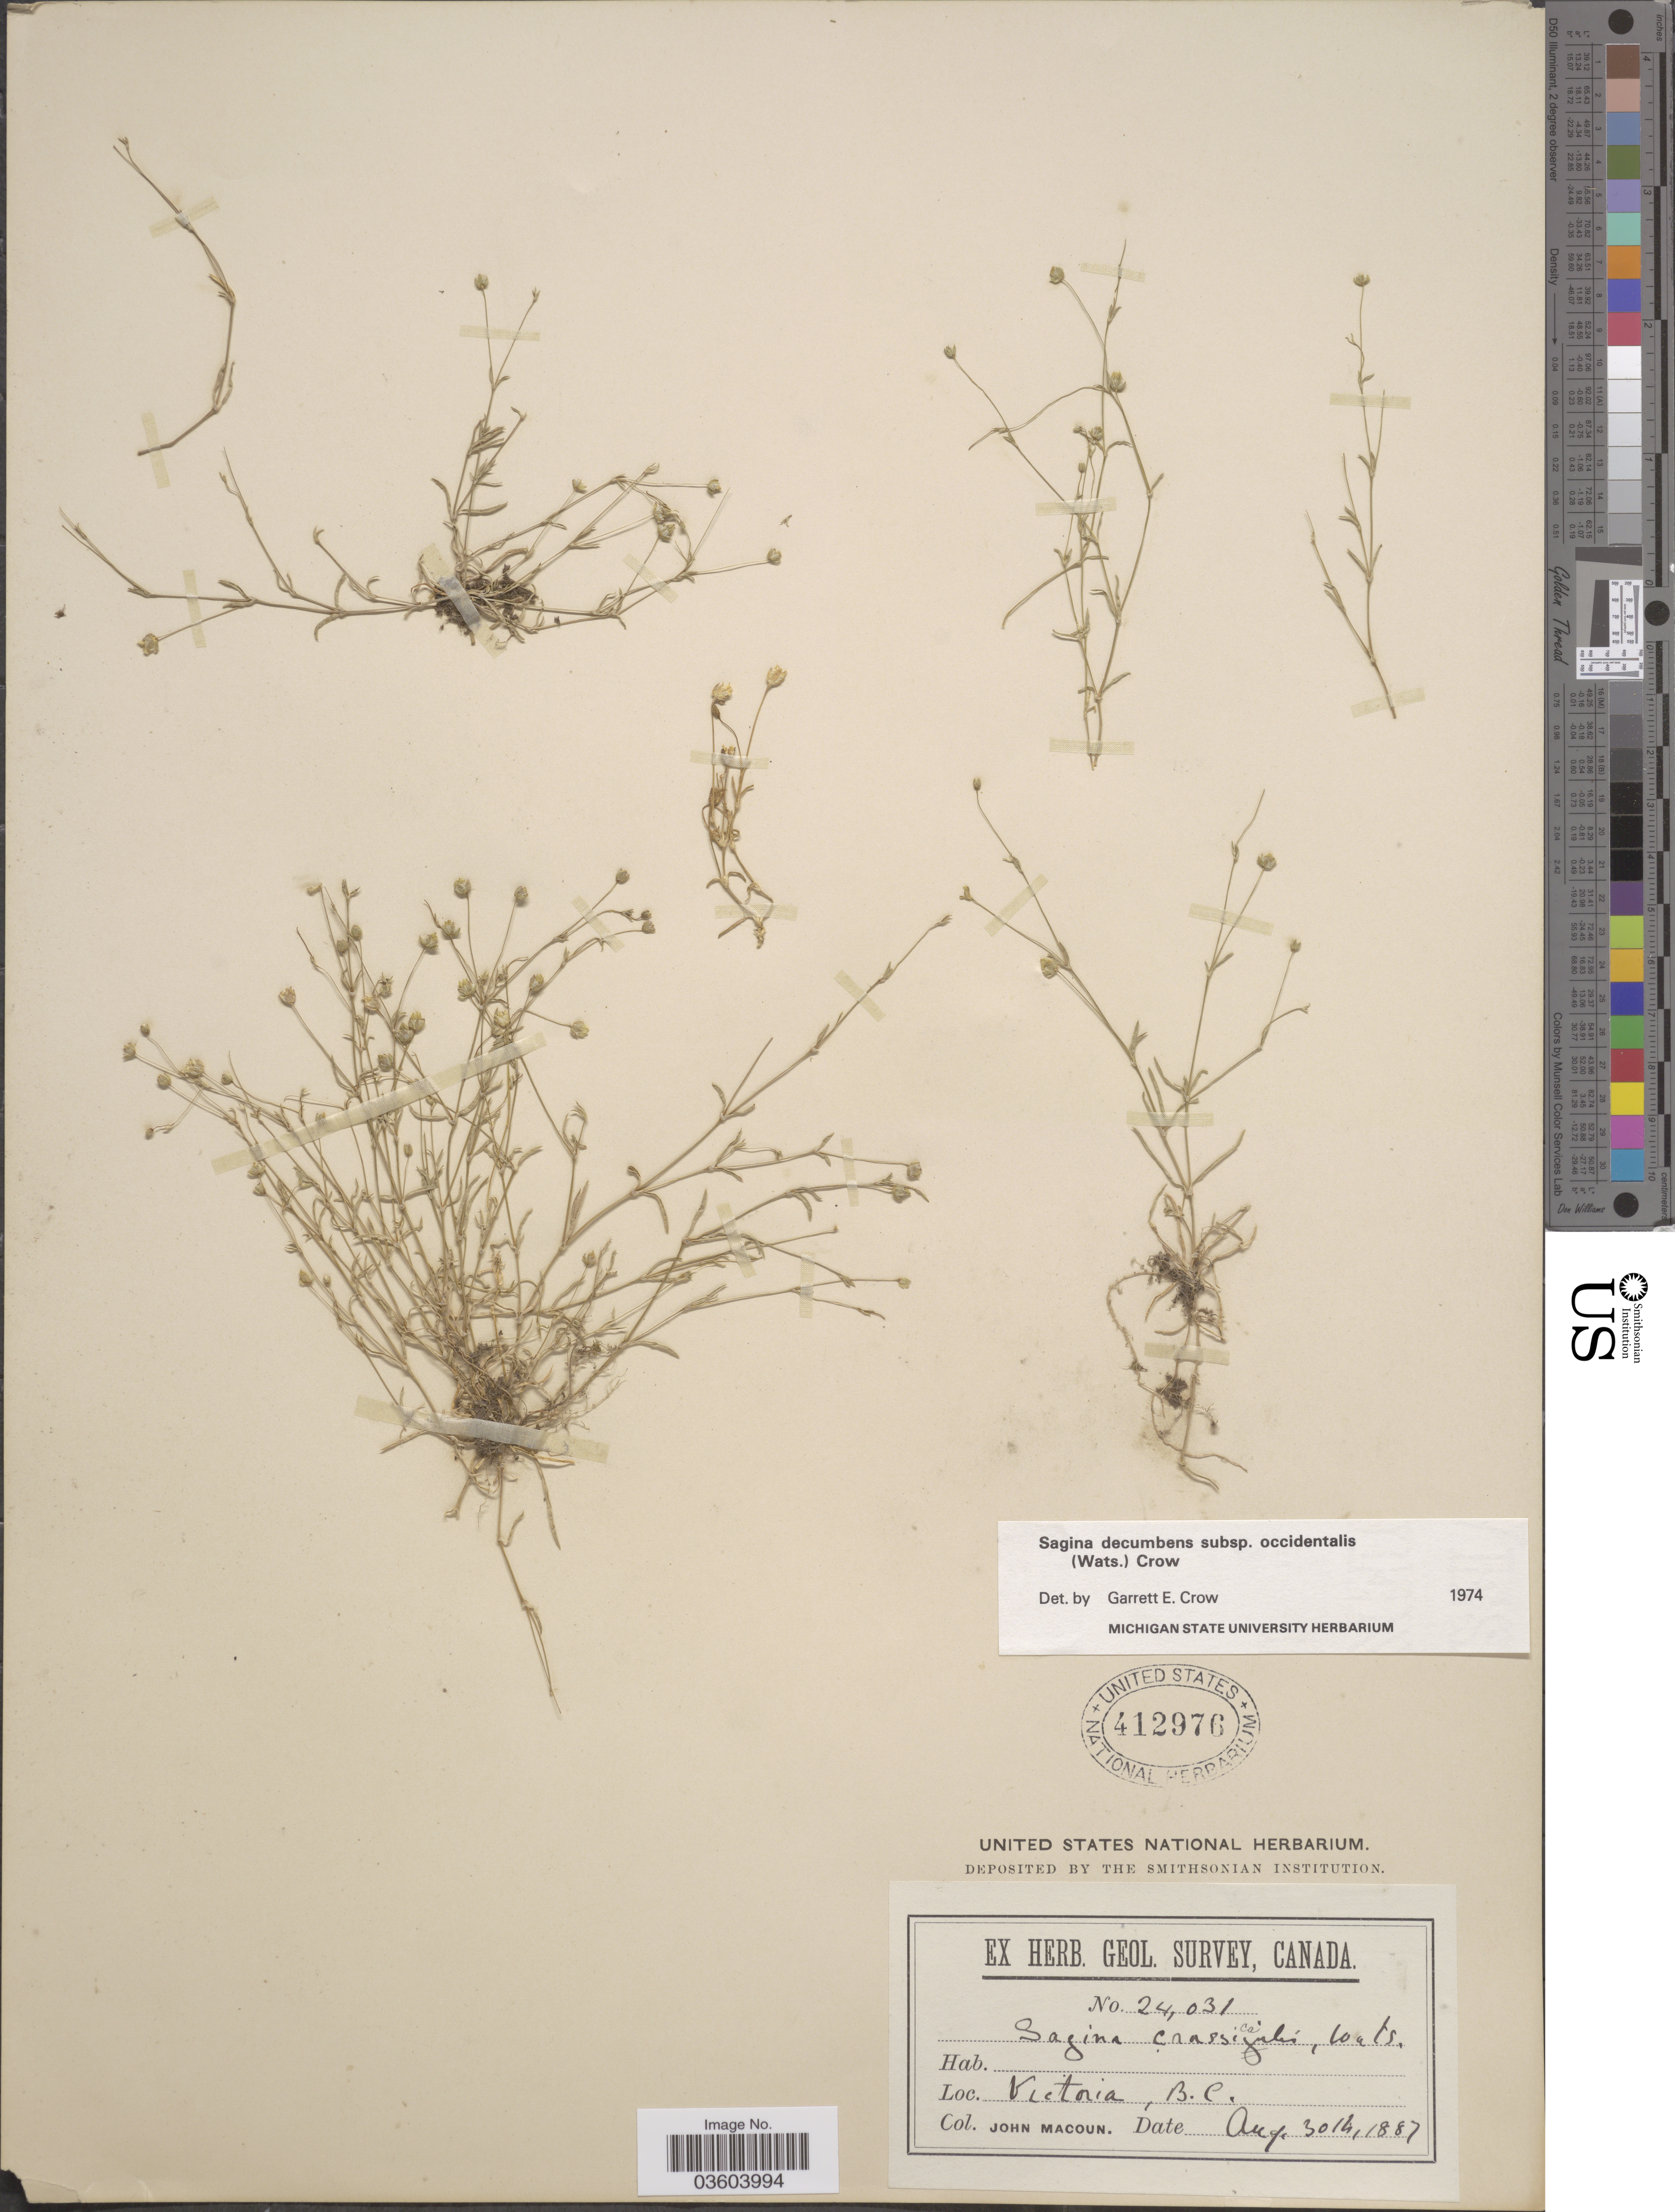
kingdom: Plantae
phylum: Tracheophyta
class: Magnoliopsida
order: Caryophyllales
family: Caryophyllaceae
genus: Sagina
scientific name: Sagina decumbens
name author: (Elliott) Torr. & A. Gray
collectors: J. Macoun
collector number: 24031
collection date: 1887-08-30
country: Canada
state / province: British Columbia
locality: Victoria.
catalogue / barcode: US 412976